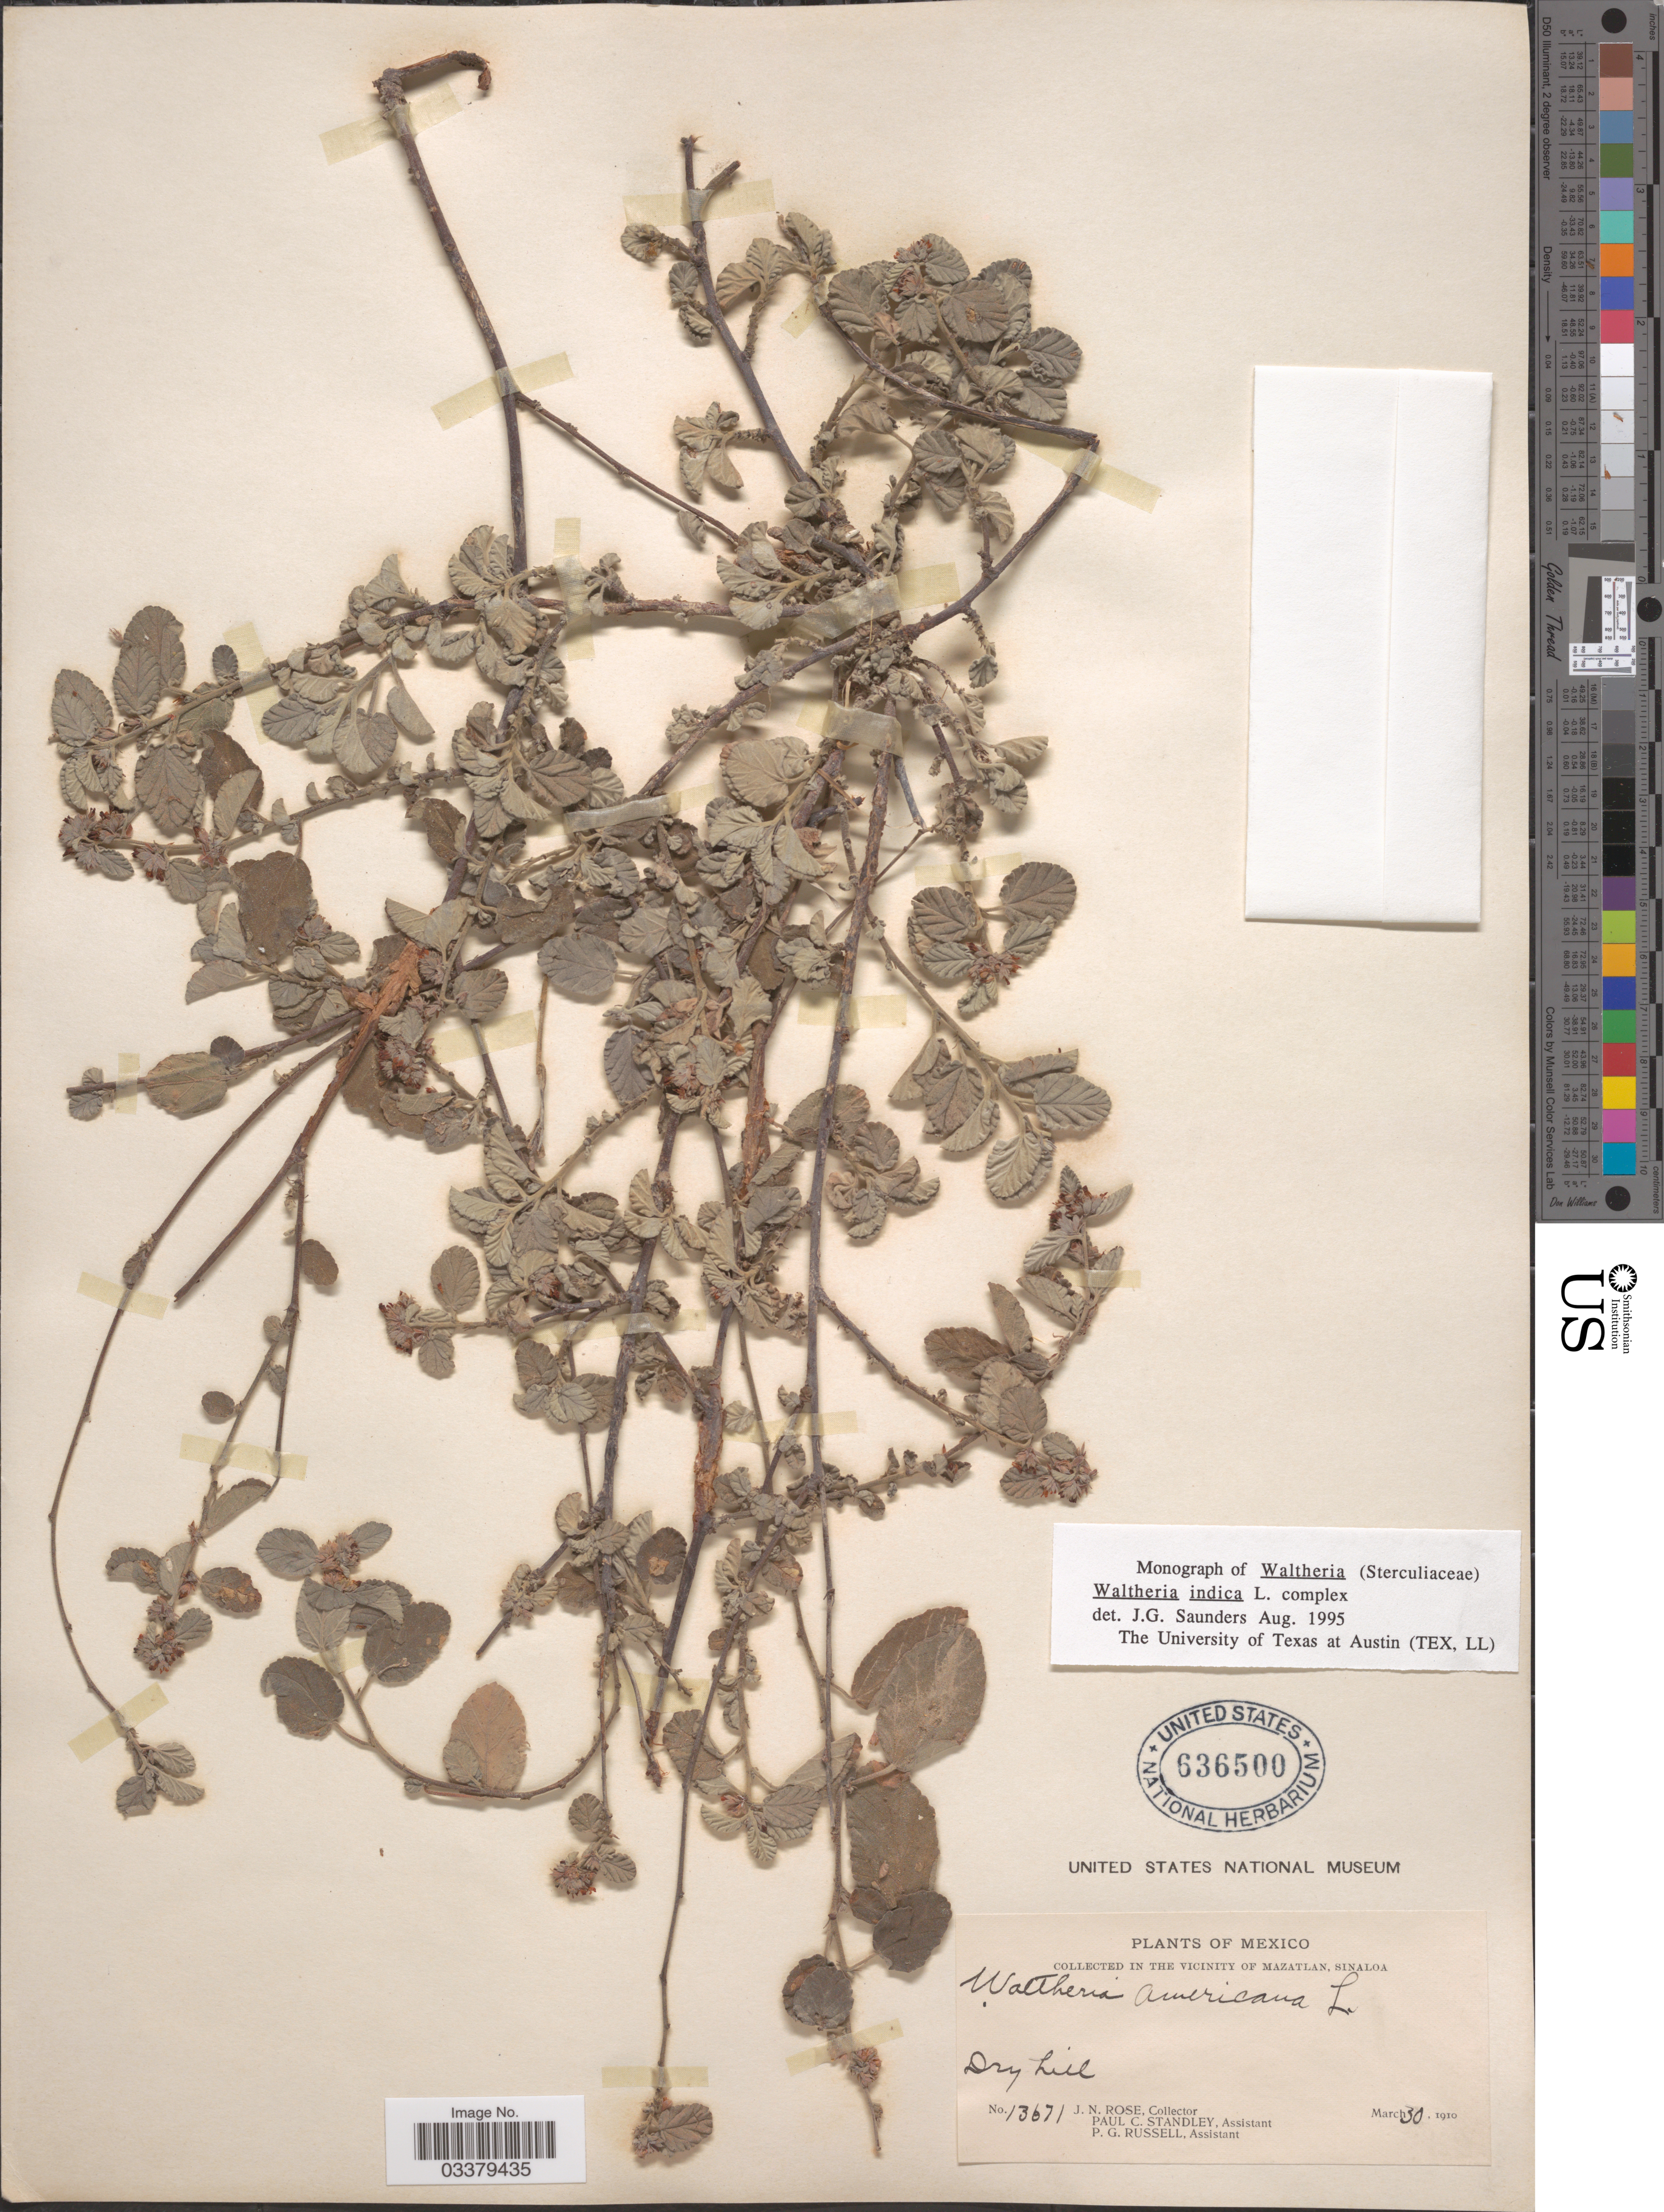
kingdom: Plantae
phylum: Tracheophyta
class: Magnoliopsida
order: Malvales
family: Malvaceae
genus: Waltheria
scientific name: Waltheria indica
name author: L.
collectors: J. N. Rose, P. C. Standley & P. G. Russell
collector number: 13671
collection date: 1910-03-30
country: Mexico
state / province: Sinaloa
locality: Vicinity of Mazatlan.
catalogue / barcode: US 636500